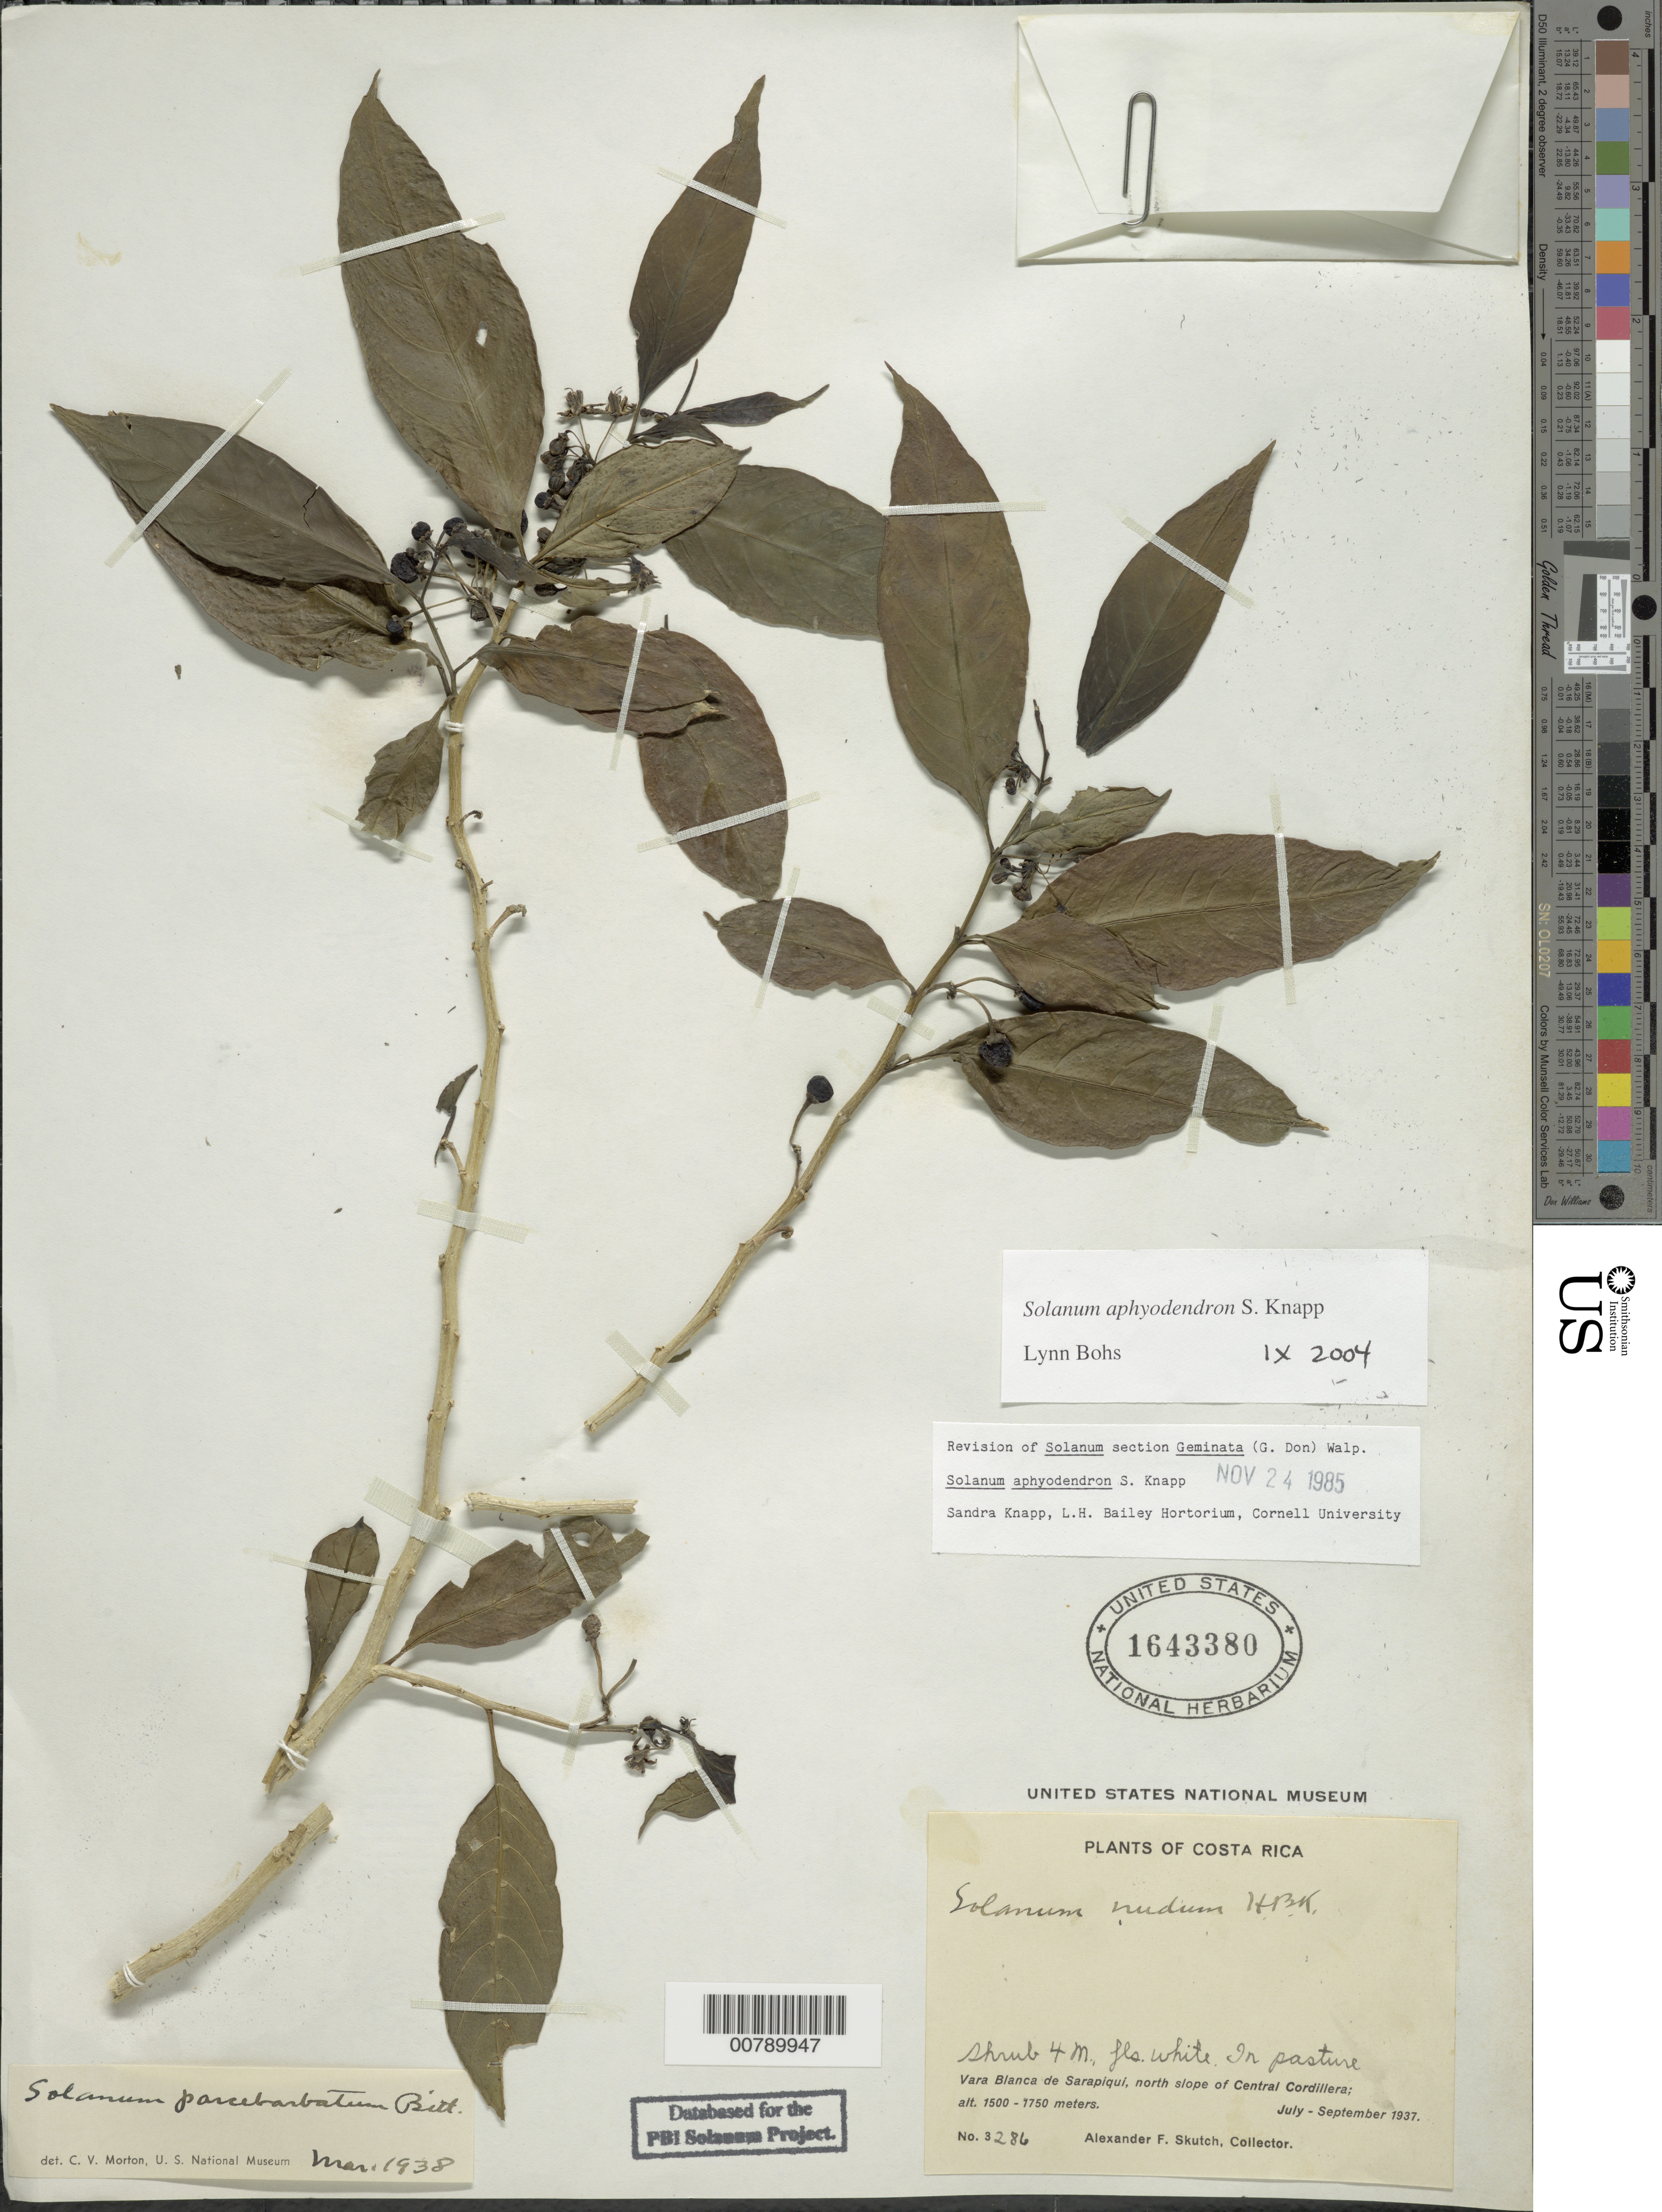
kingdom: Plantae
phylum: Tracheophyta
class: Magnoliopsida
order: Solanales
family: Solanaceae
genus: Solanum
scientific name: Solanum aphyodendron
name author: S. Knapp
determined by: Bohs, L. A.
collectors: A. F. Skutch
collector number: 3286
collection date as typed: Jul 1937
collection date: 1937-07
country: Costa Rica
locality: North slope of Central Cordillera.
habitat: In pasture.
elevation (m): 1500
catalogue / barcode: US 1643380